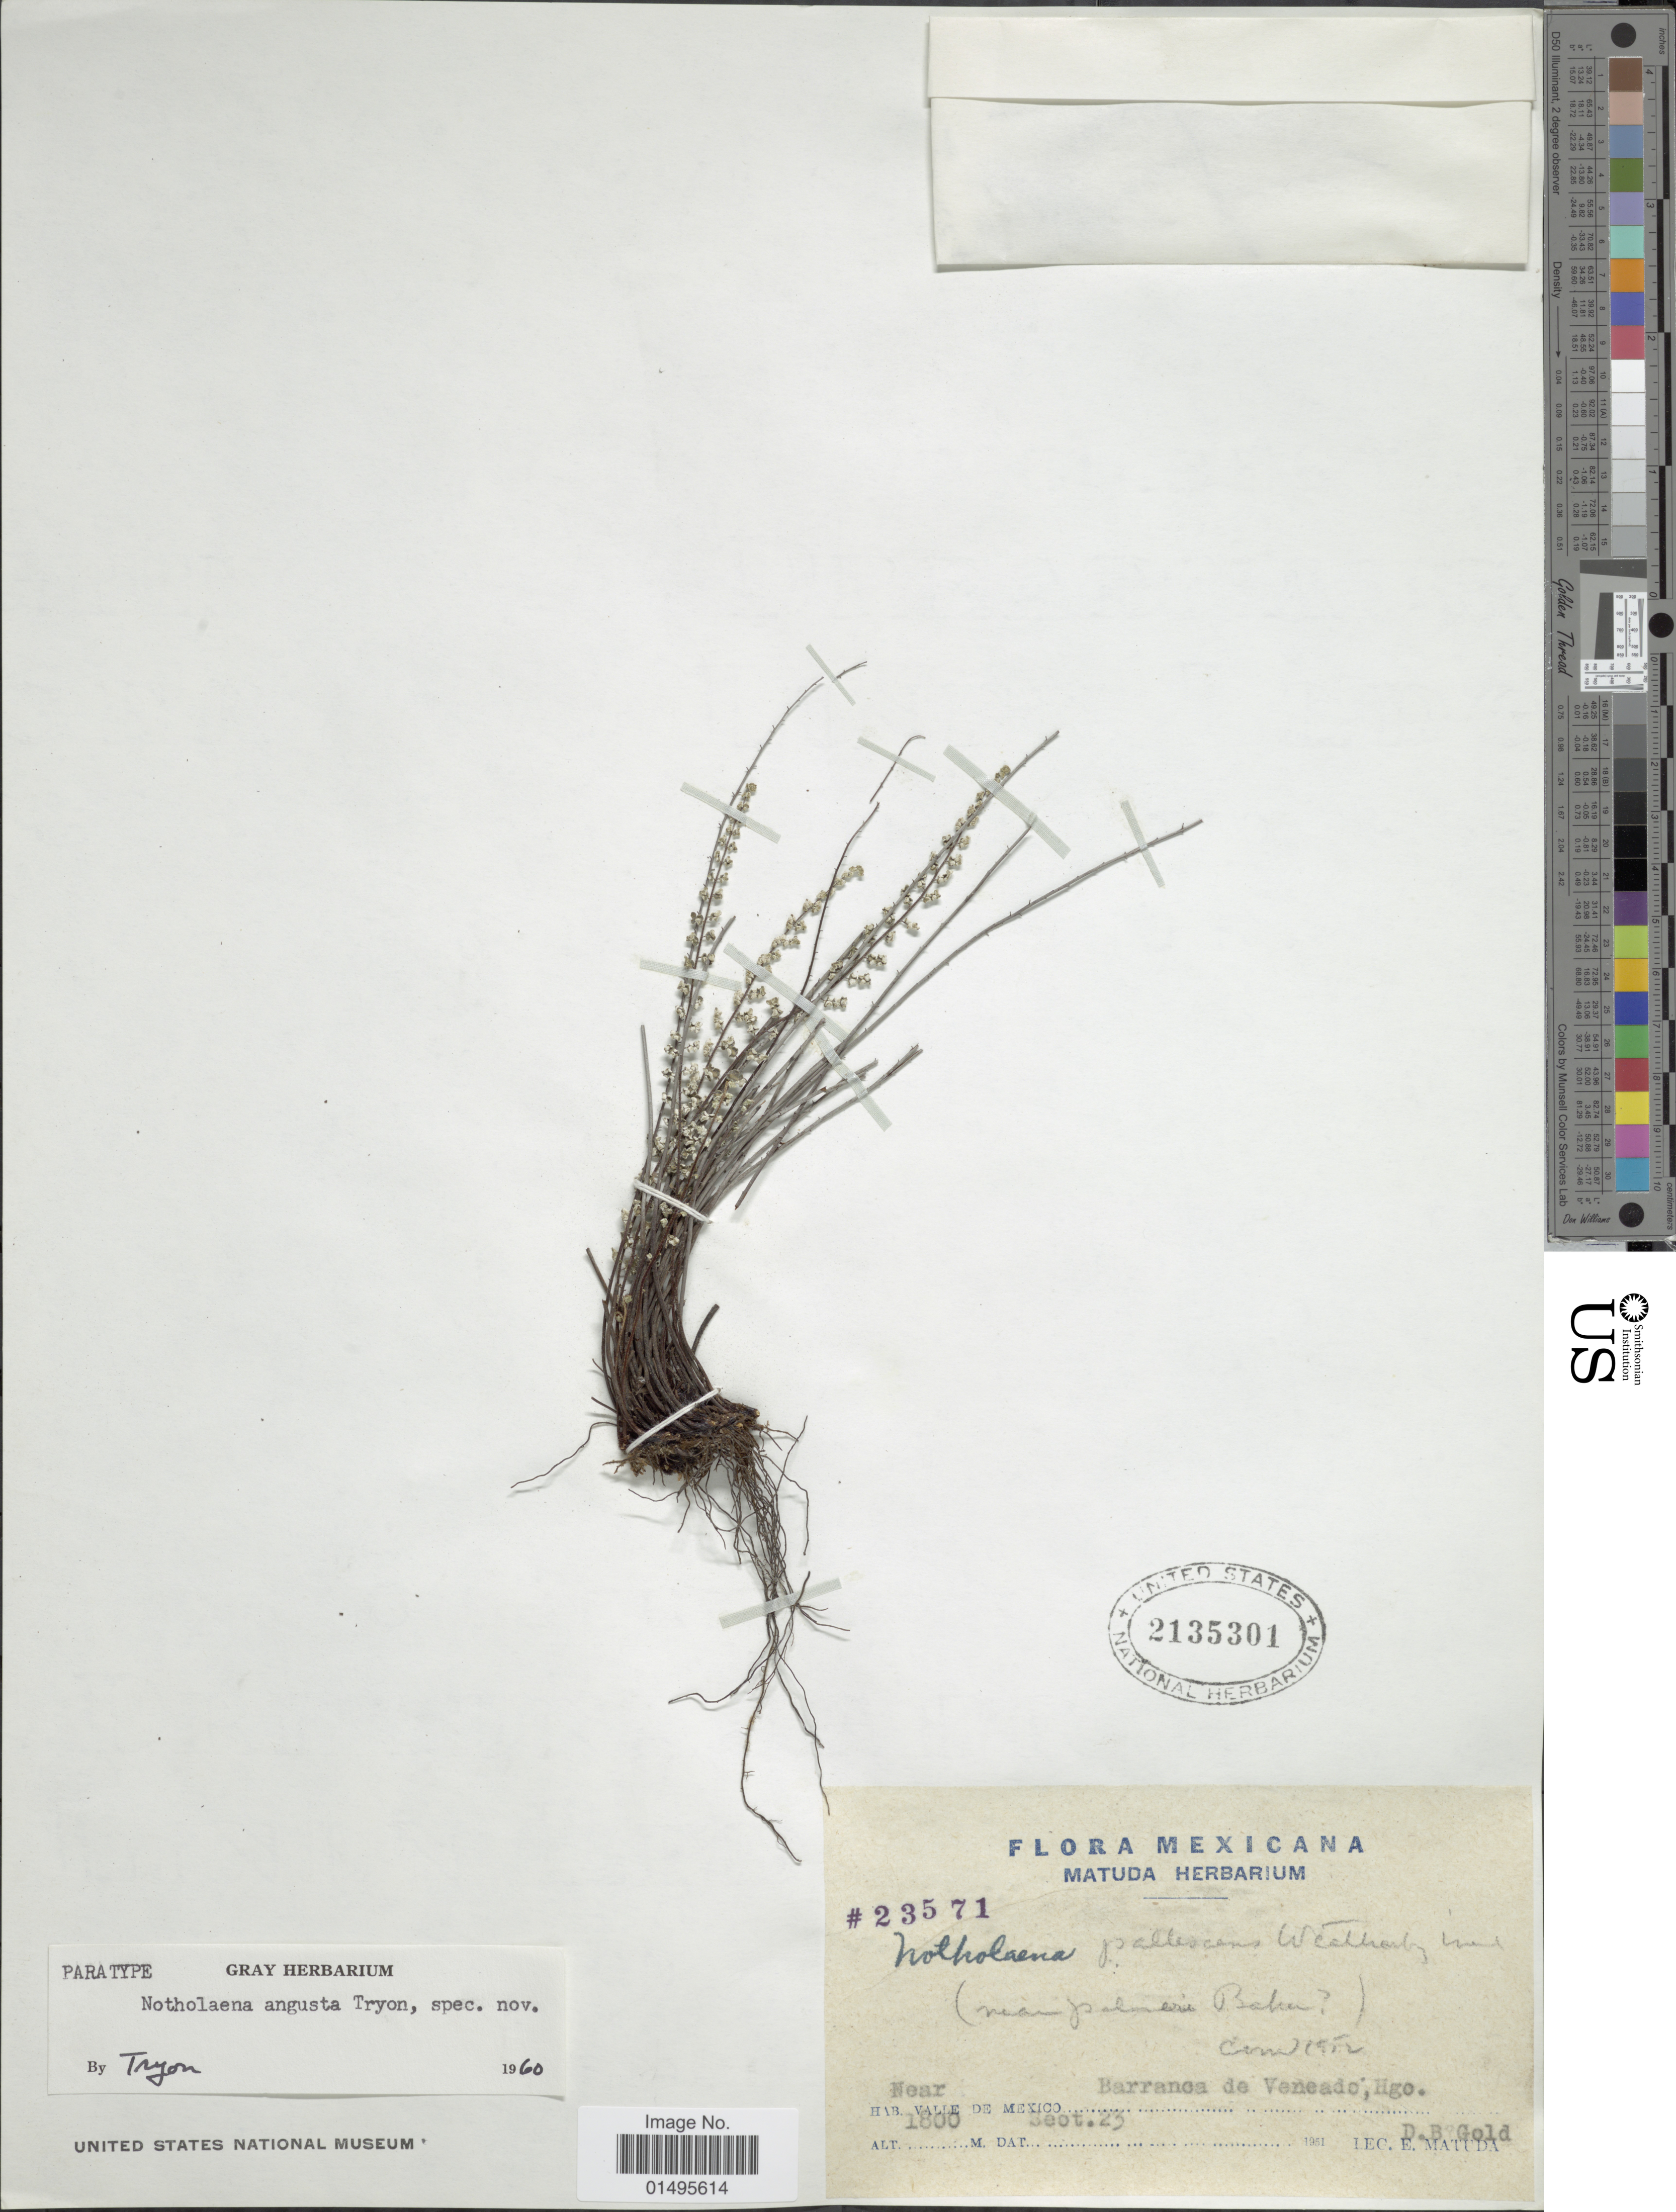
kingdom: Plantae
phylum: Tracheophyta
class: Polypodiopsida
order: Polypodiales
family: Pteridaceae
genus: Notholaena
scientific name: Notholaena angusta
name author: R.M. Tryon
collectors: E. Matuda & D. Gold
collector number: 23571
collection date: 1951-09-23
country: Mexico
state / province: Hidalgo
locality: Near palmerie Baker, near Barranos de Veneado; Hgo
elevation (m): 1800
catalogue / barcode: US 2135301